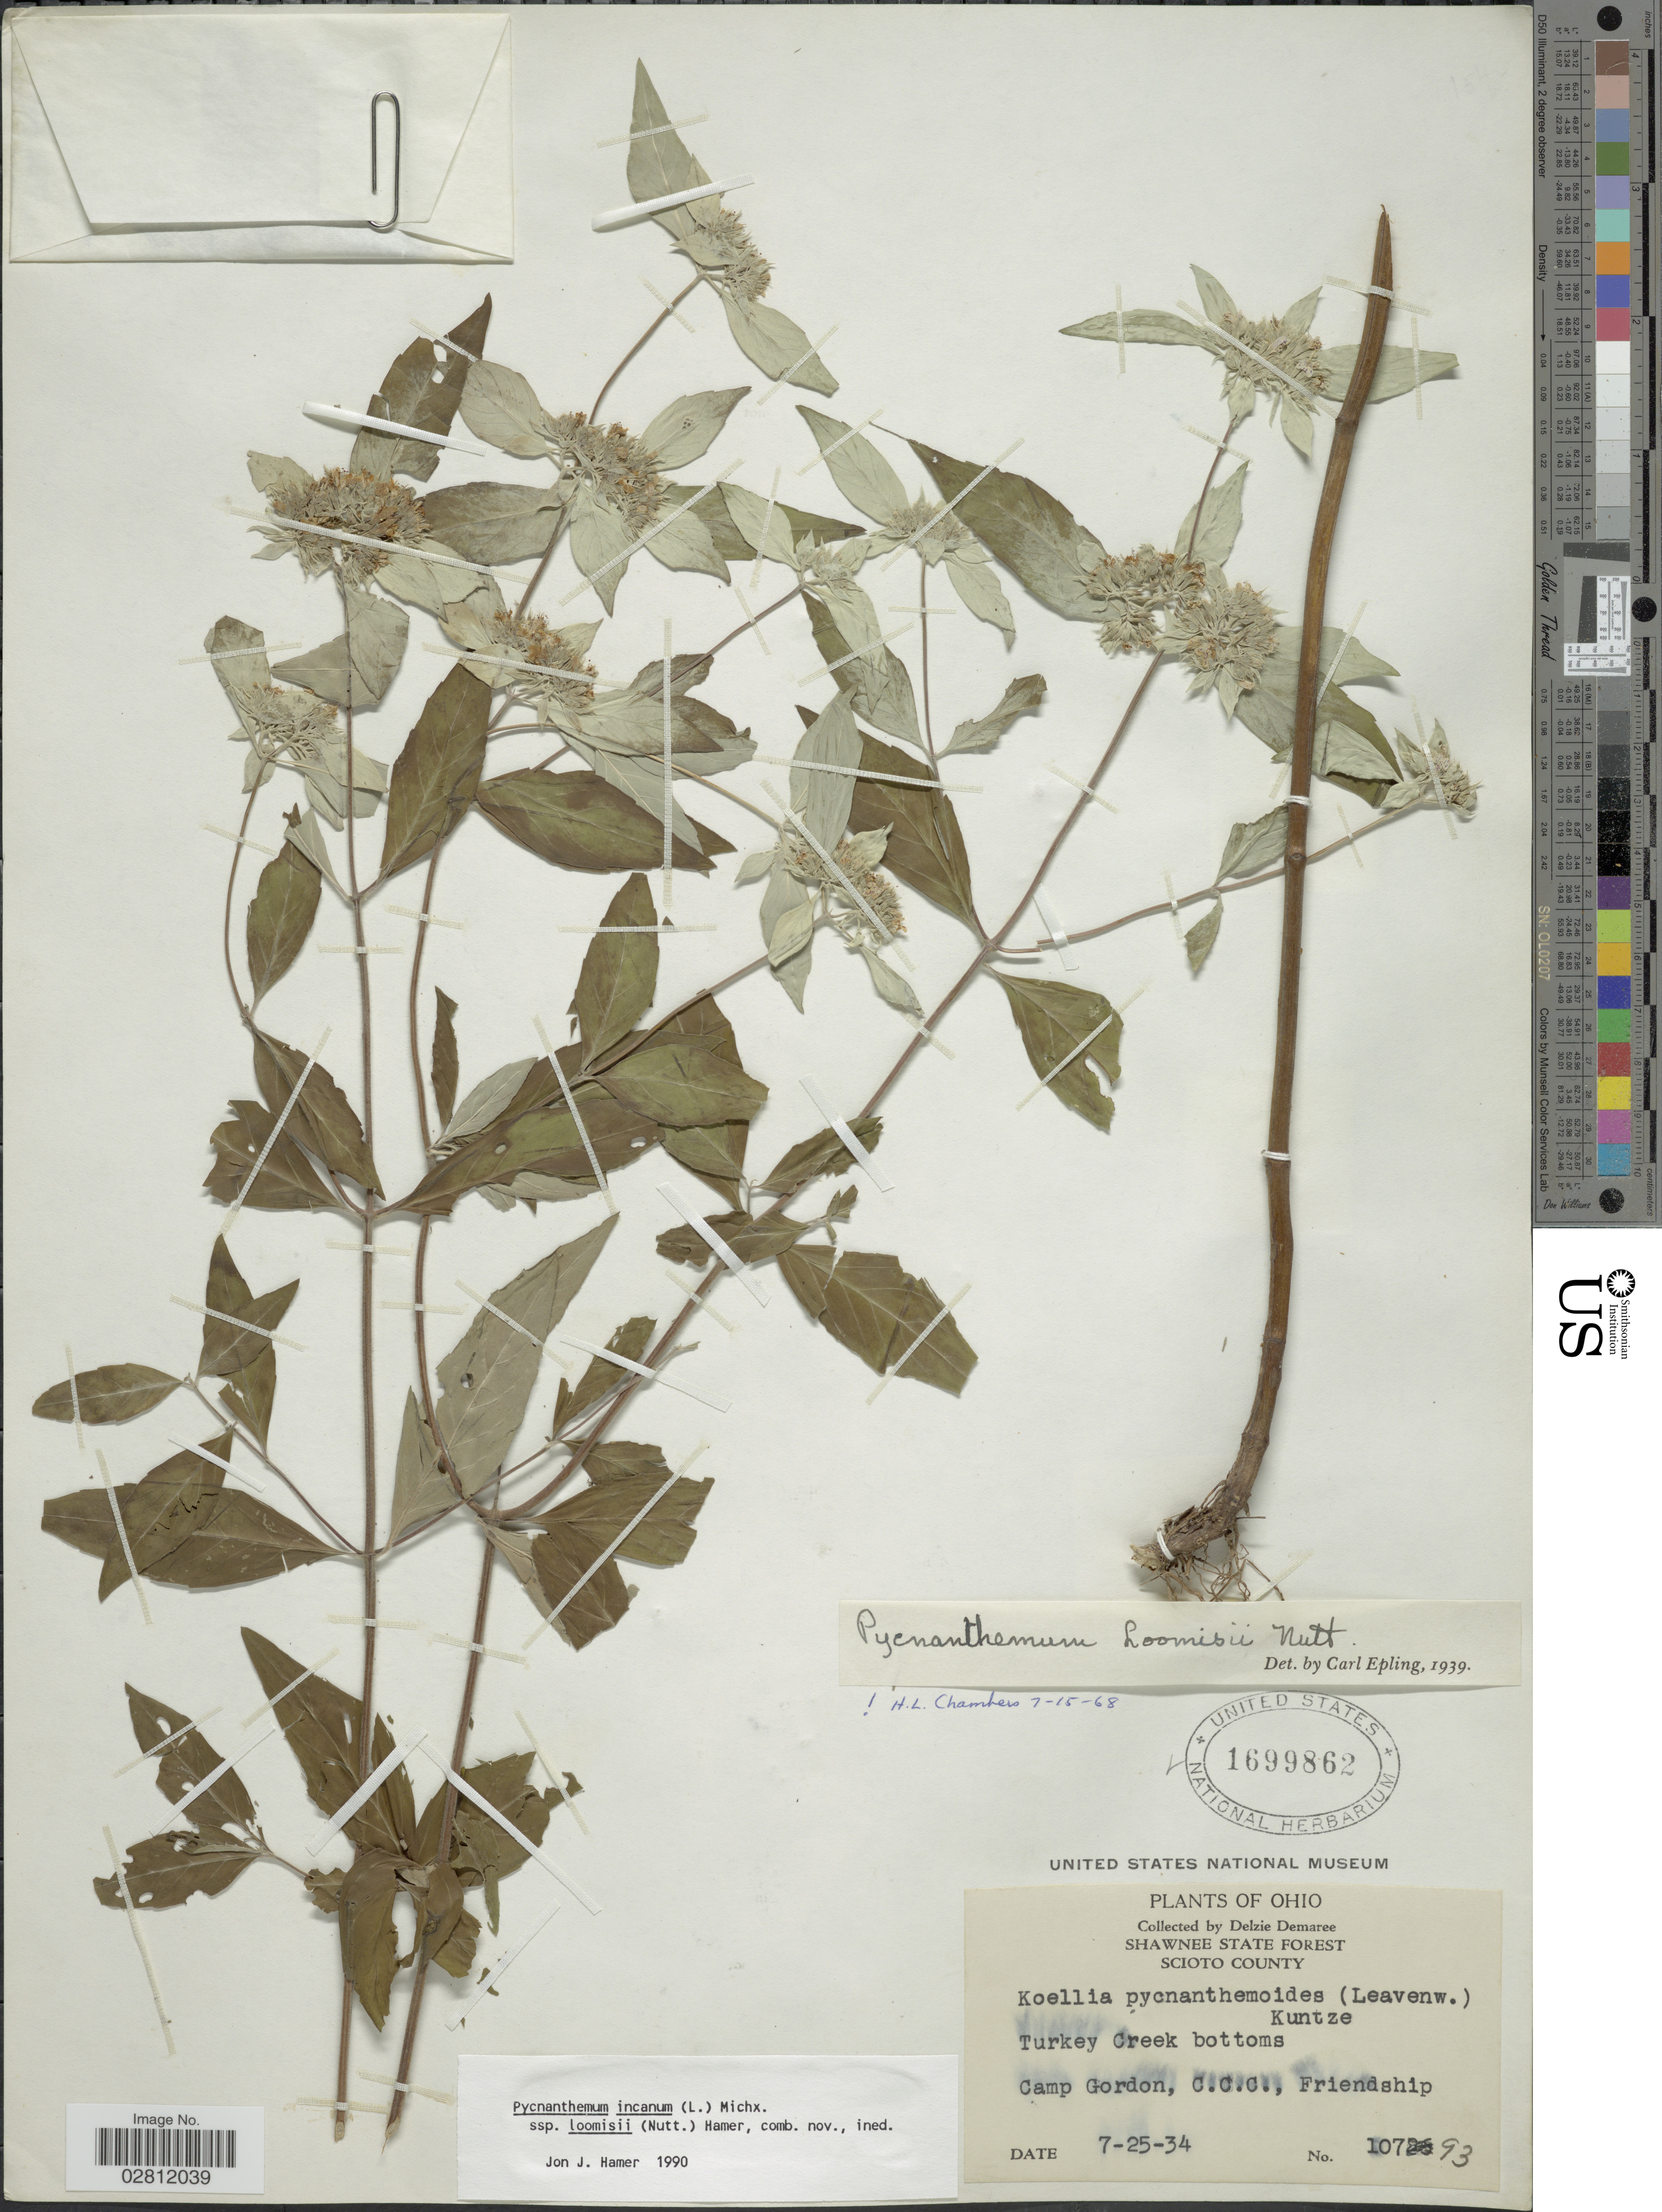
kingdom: Plantae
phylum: Tracheophyta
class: Magnoliopsida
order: Lamiales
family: Lamiaceae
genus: Pycnanthemum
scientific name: Pycnanthemum incanum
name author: (L.) Michx.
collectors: D. Demaree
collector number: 10793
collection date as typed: Transcribed d/m/y: 25/7/34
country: United States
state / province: Ohio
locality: Shawnee State Forest, Scioto County, Turkey Creek bottoms, Camp Gordon, C.C.C., Friendship.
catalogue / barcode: US 1699862